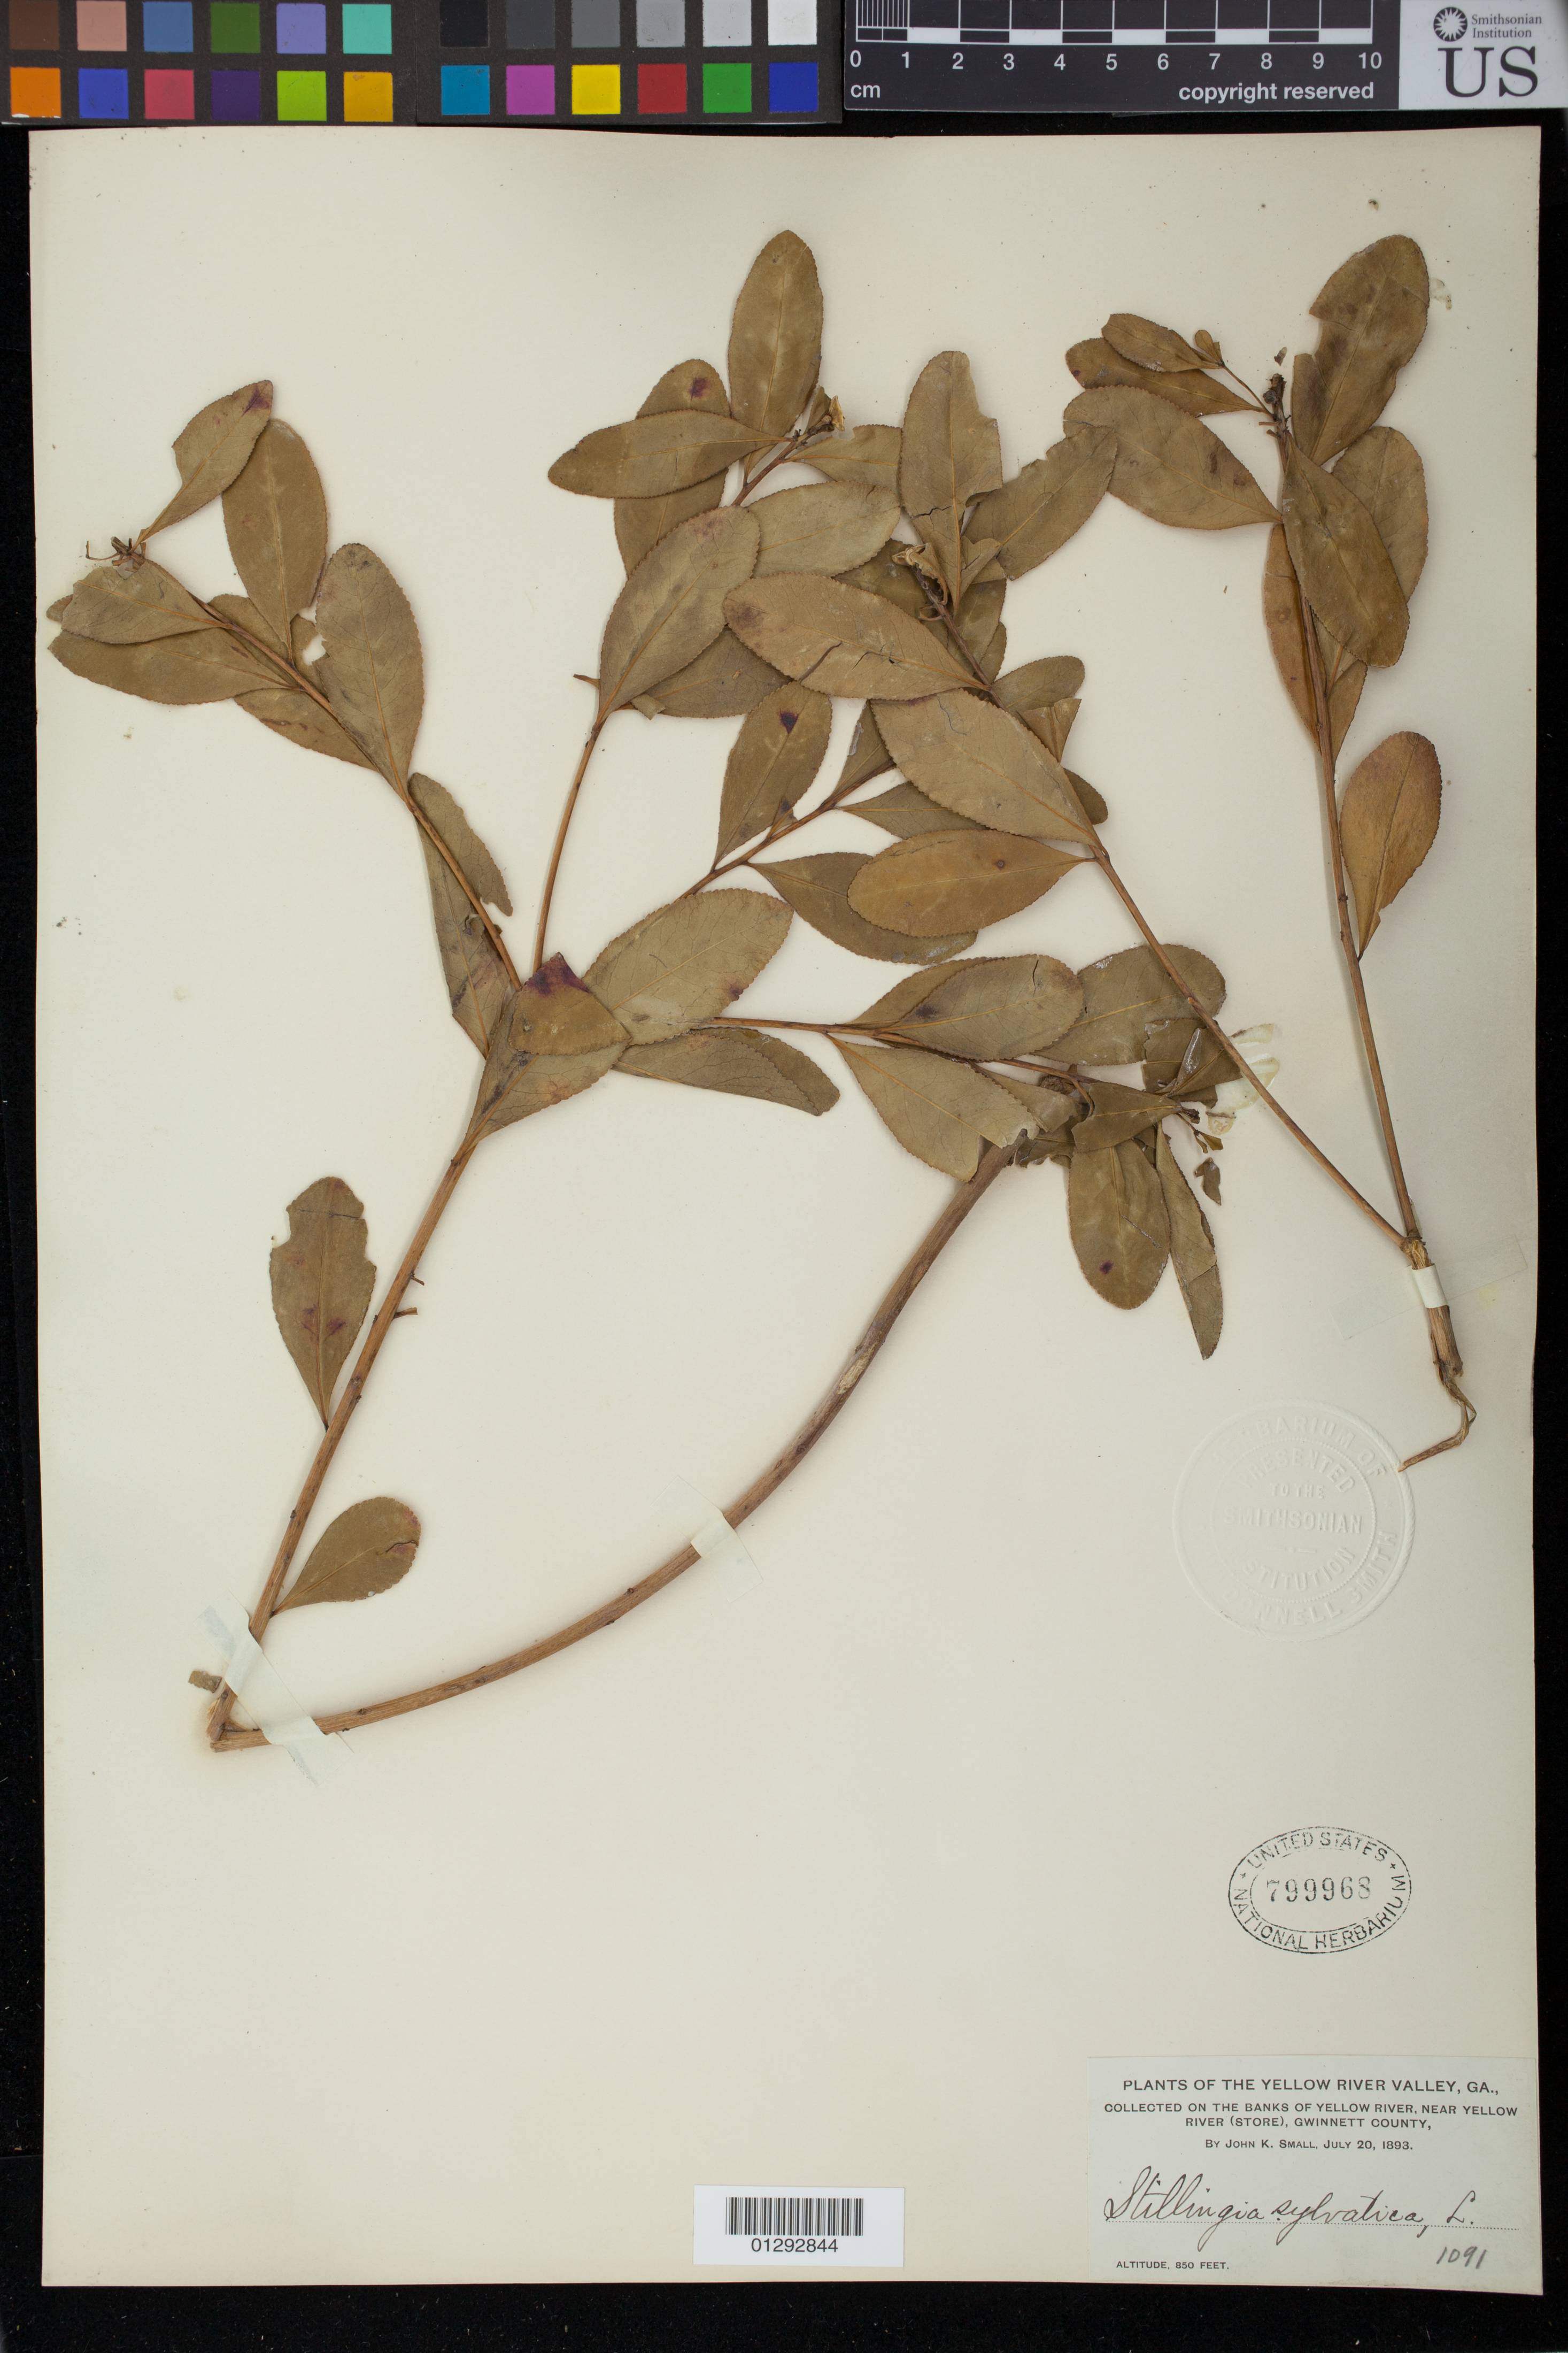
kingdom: Plantae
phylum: Tracheophyta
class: Magnoliopsida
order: Malpighiales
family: Euphorbiaceae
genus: Stillingia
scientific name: Stillingia sylvatica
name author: L.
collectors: J. K. Small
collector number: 1091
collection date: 1893-07-20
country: United States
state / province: Georgia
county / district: Gwinnett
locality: banks of Yellow River, near Yellow River (store)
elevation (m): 259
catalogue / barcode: US 799968